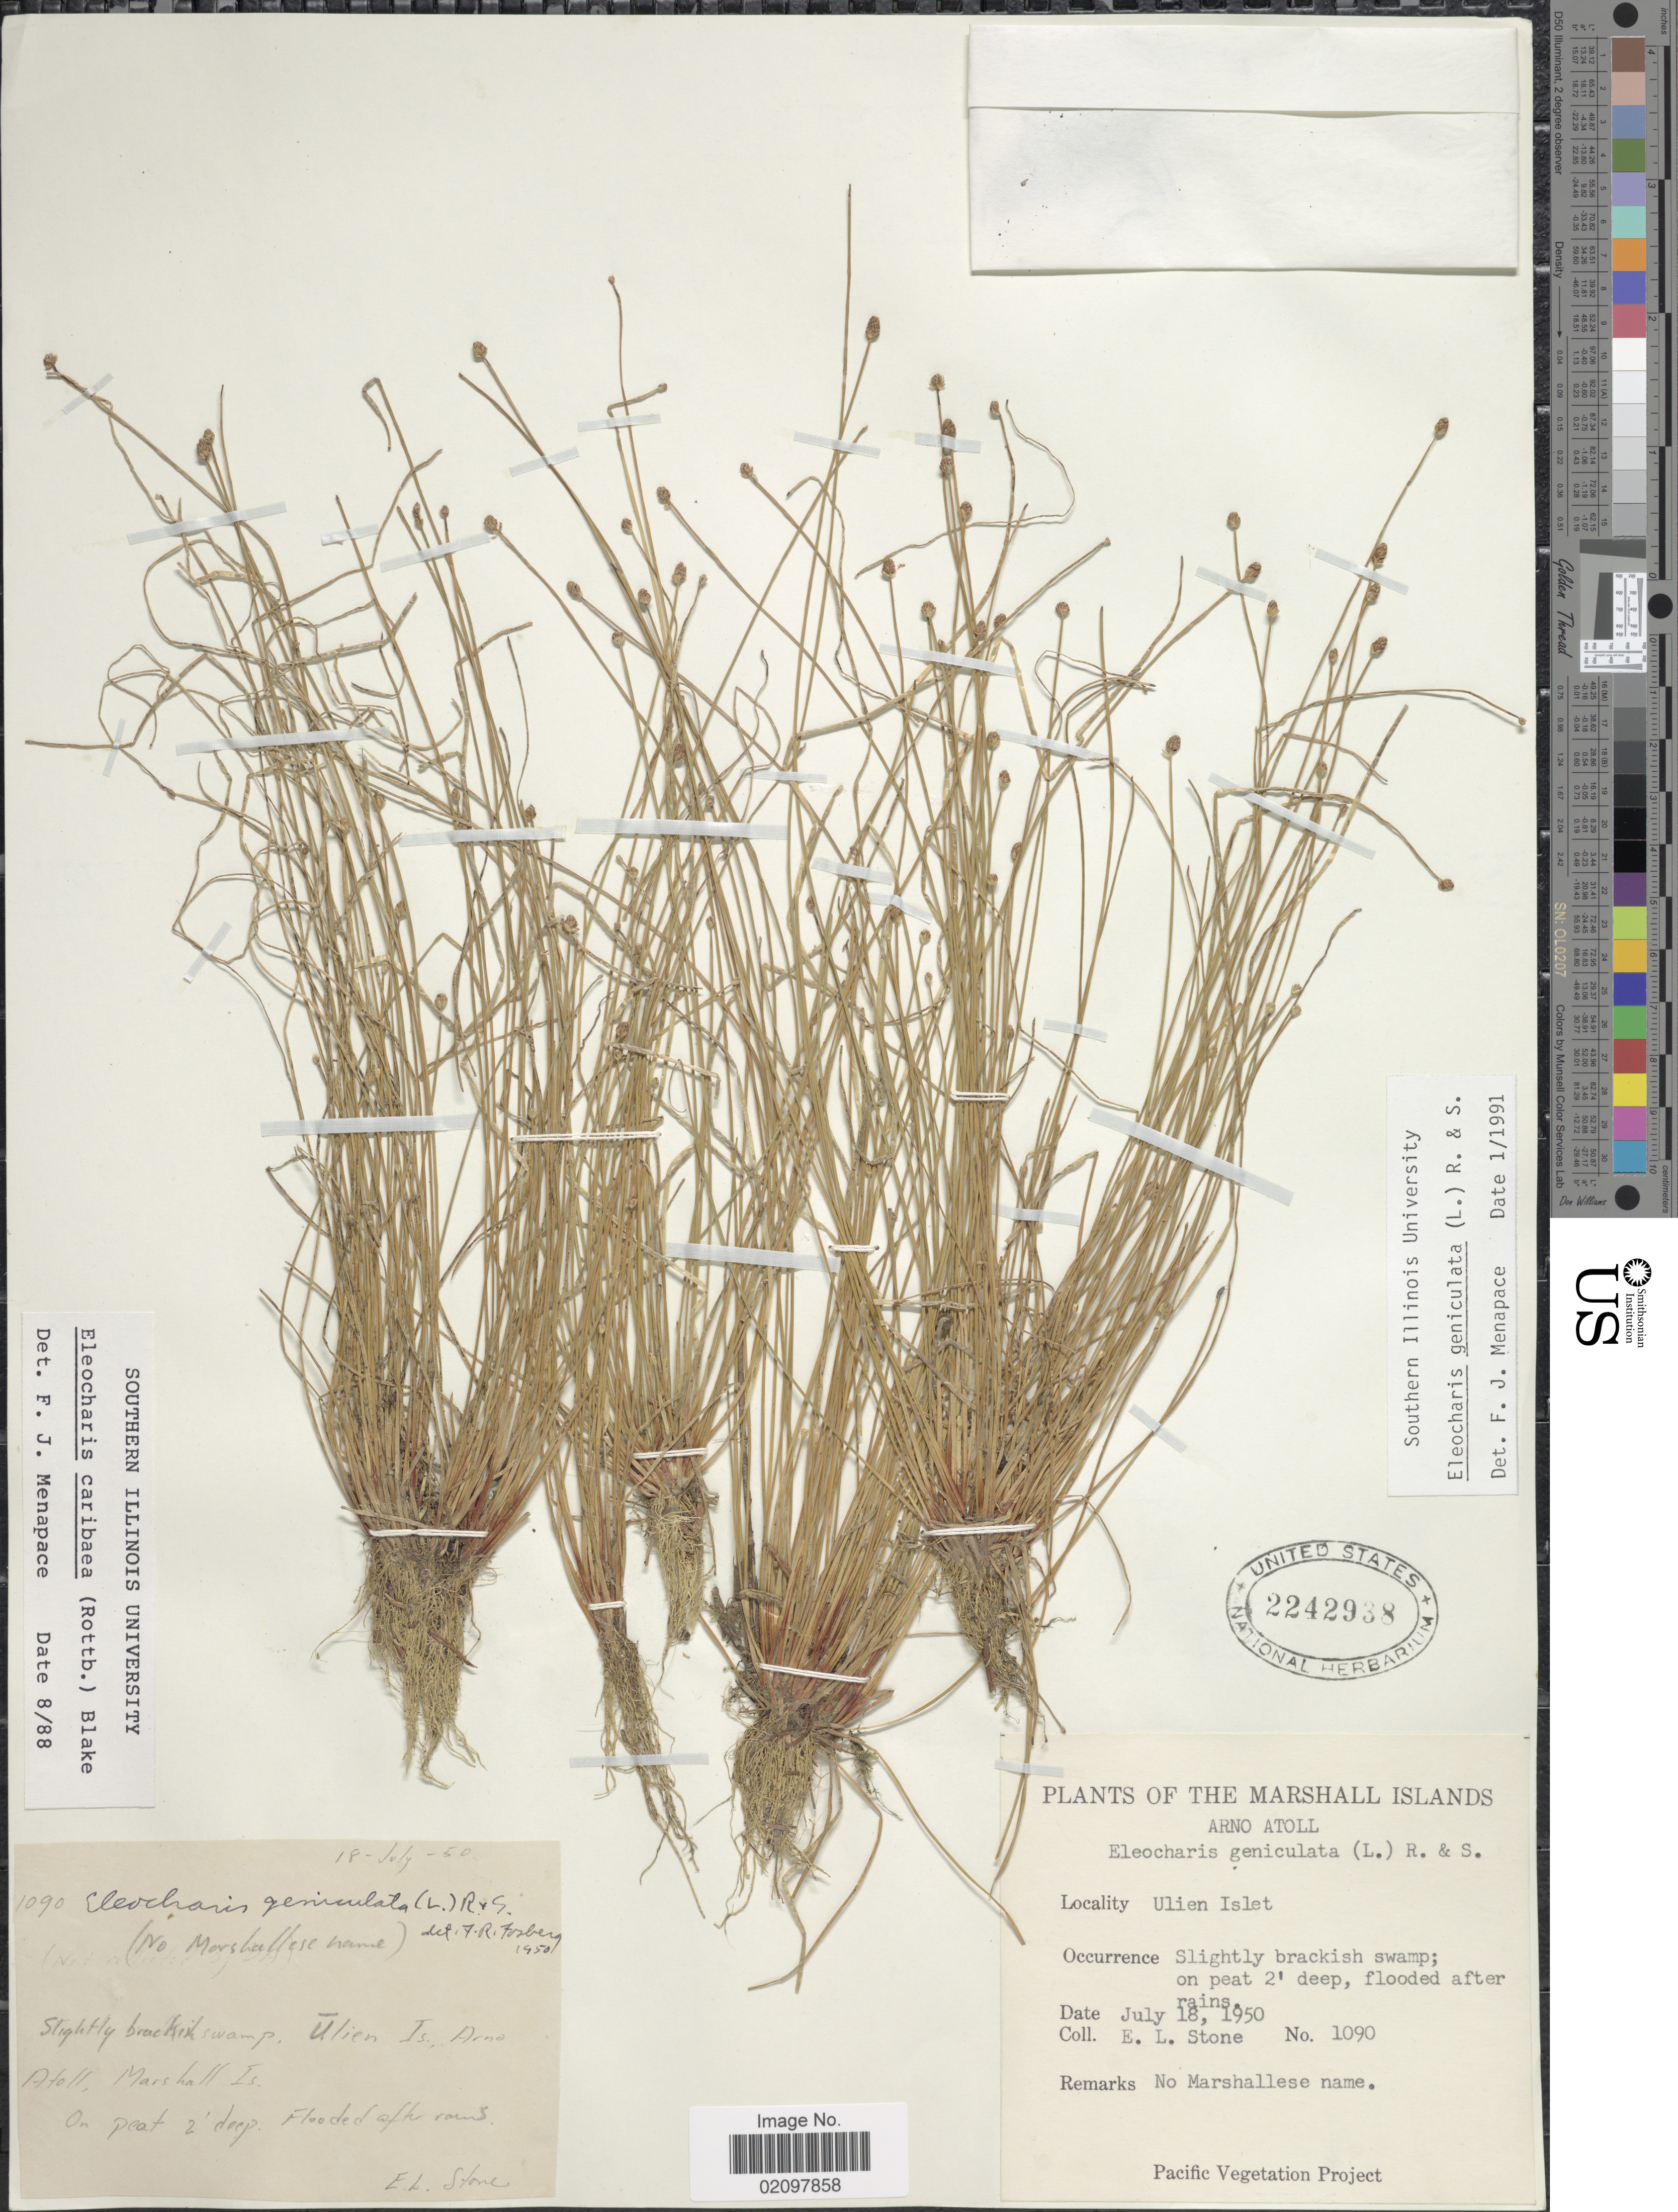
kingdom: Plantae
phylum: Tracheophyta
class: Liliopsida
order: Poales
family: Cyperaceae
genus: Eleocharis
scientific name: Eleocharis geniculata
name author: (L.) Roem. & Schult.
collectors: E. L. Stone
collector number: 1090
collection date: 1950-07-18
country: Marshall Islands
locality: Arno Atoll. Ulien Islet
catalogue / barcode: US 2242938